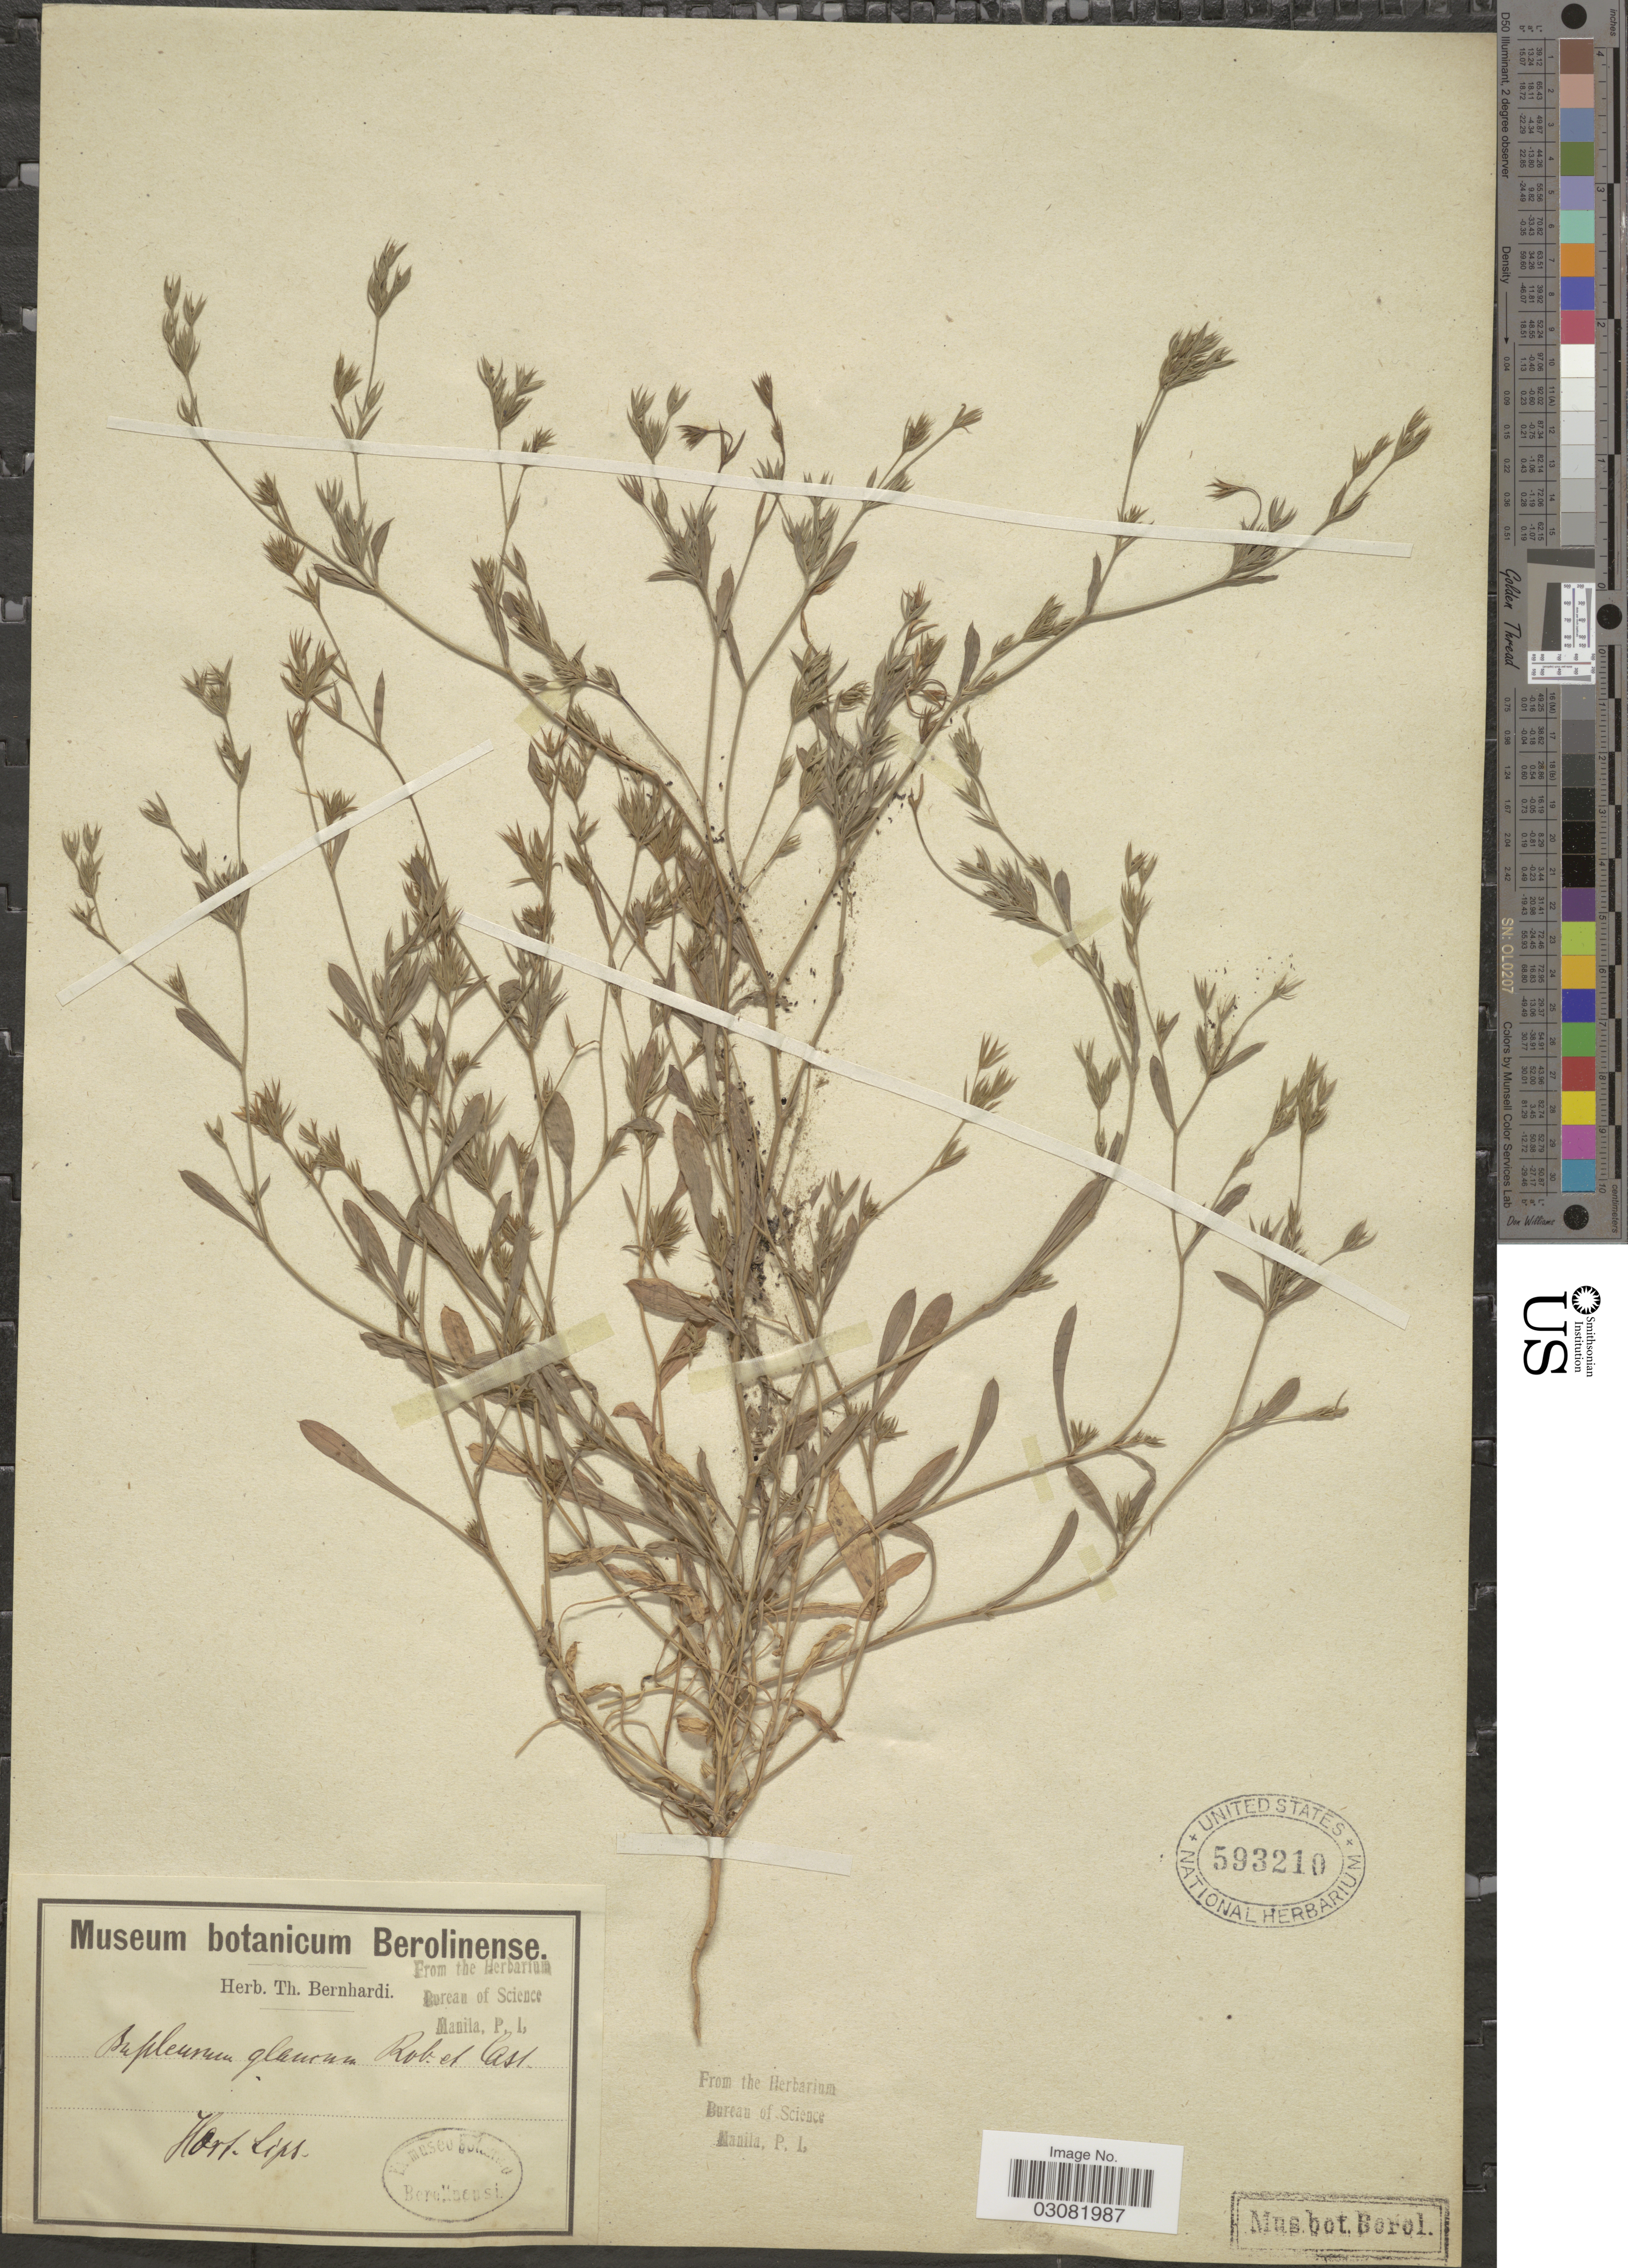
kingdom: Plantae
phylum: Tracheophyta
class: Magnoliopsida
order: Apiales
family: Apiaceae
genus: Bupleurum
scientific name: Bupleurum semicompositum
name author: L.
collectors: Ex herb. Th. Bernhardi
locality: Hort. Lips. [interpreted]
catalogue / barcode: US 593210